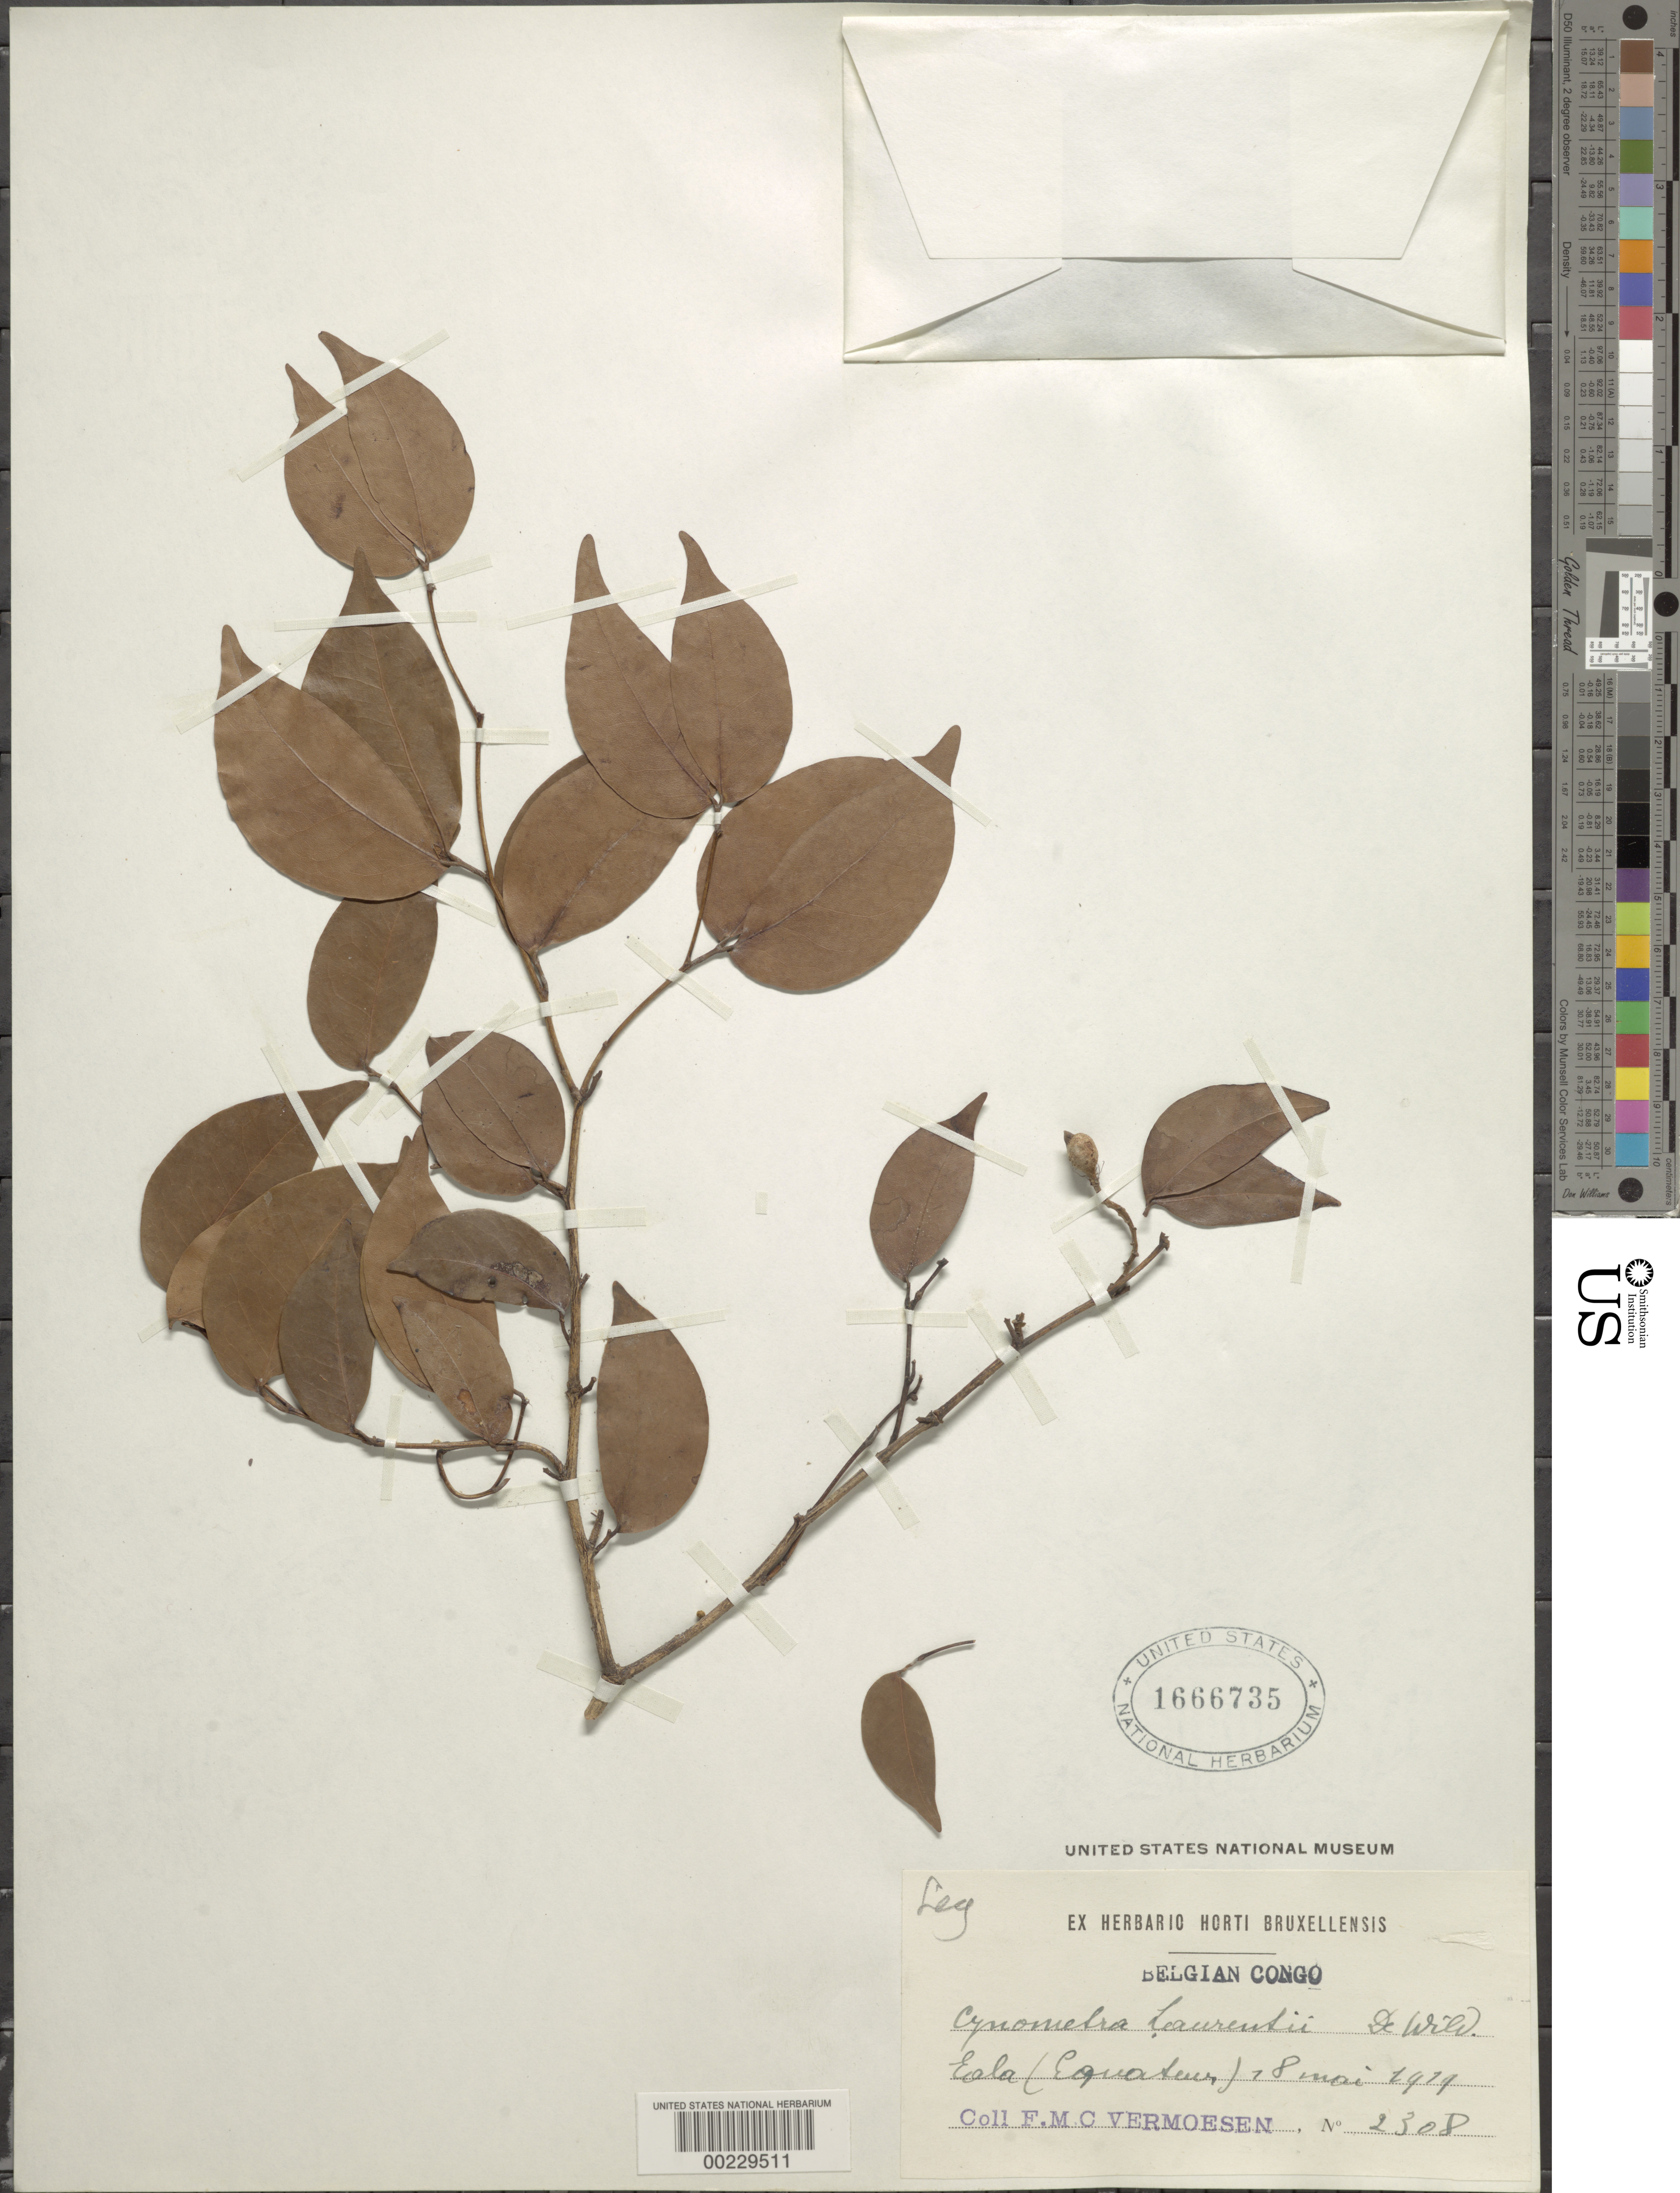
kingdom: Plantae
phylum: Tracheophyta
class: Magnoliopsida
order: Fabales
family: Fabaceae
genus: Cynometra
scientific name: Cynometra laurentii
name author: De Wild.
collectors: C. Vermoesen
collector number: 2308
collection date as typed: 18 May 1919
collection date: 1919-05-18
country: Congo, Democratic Republic of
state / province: Équateur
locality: Eala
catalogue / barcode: US 1666735